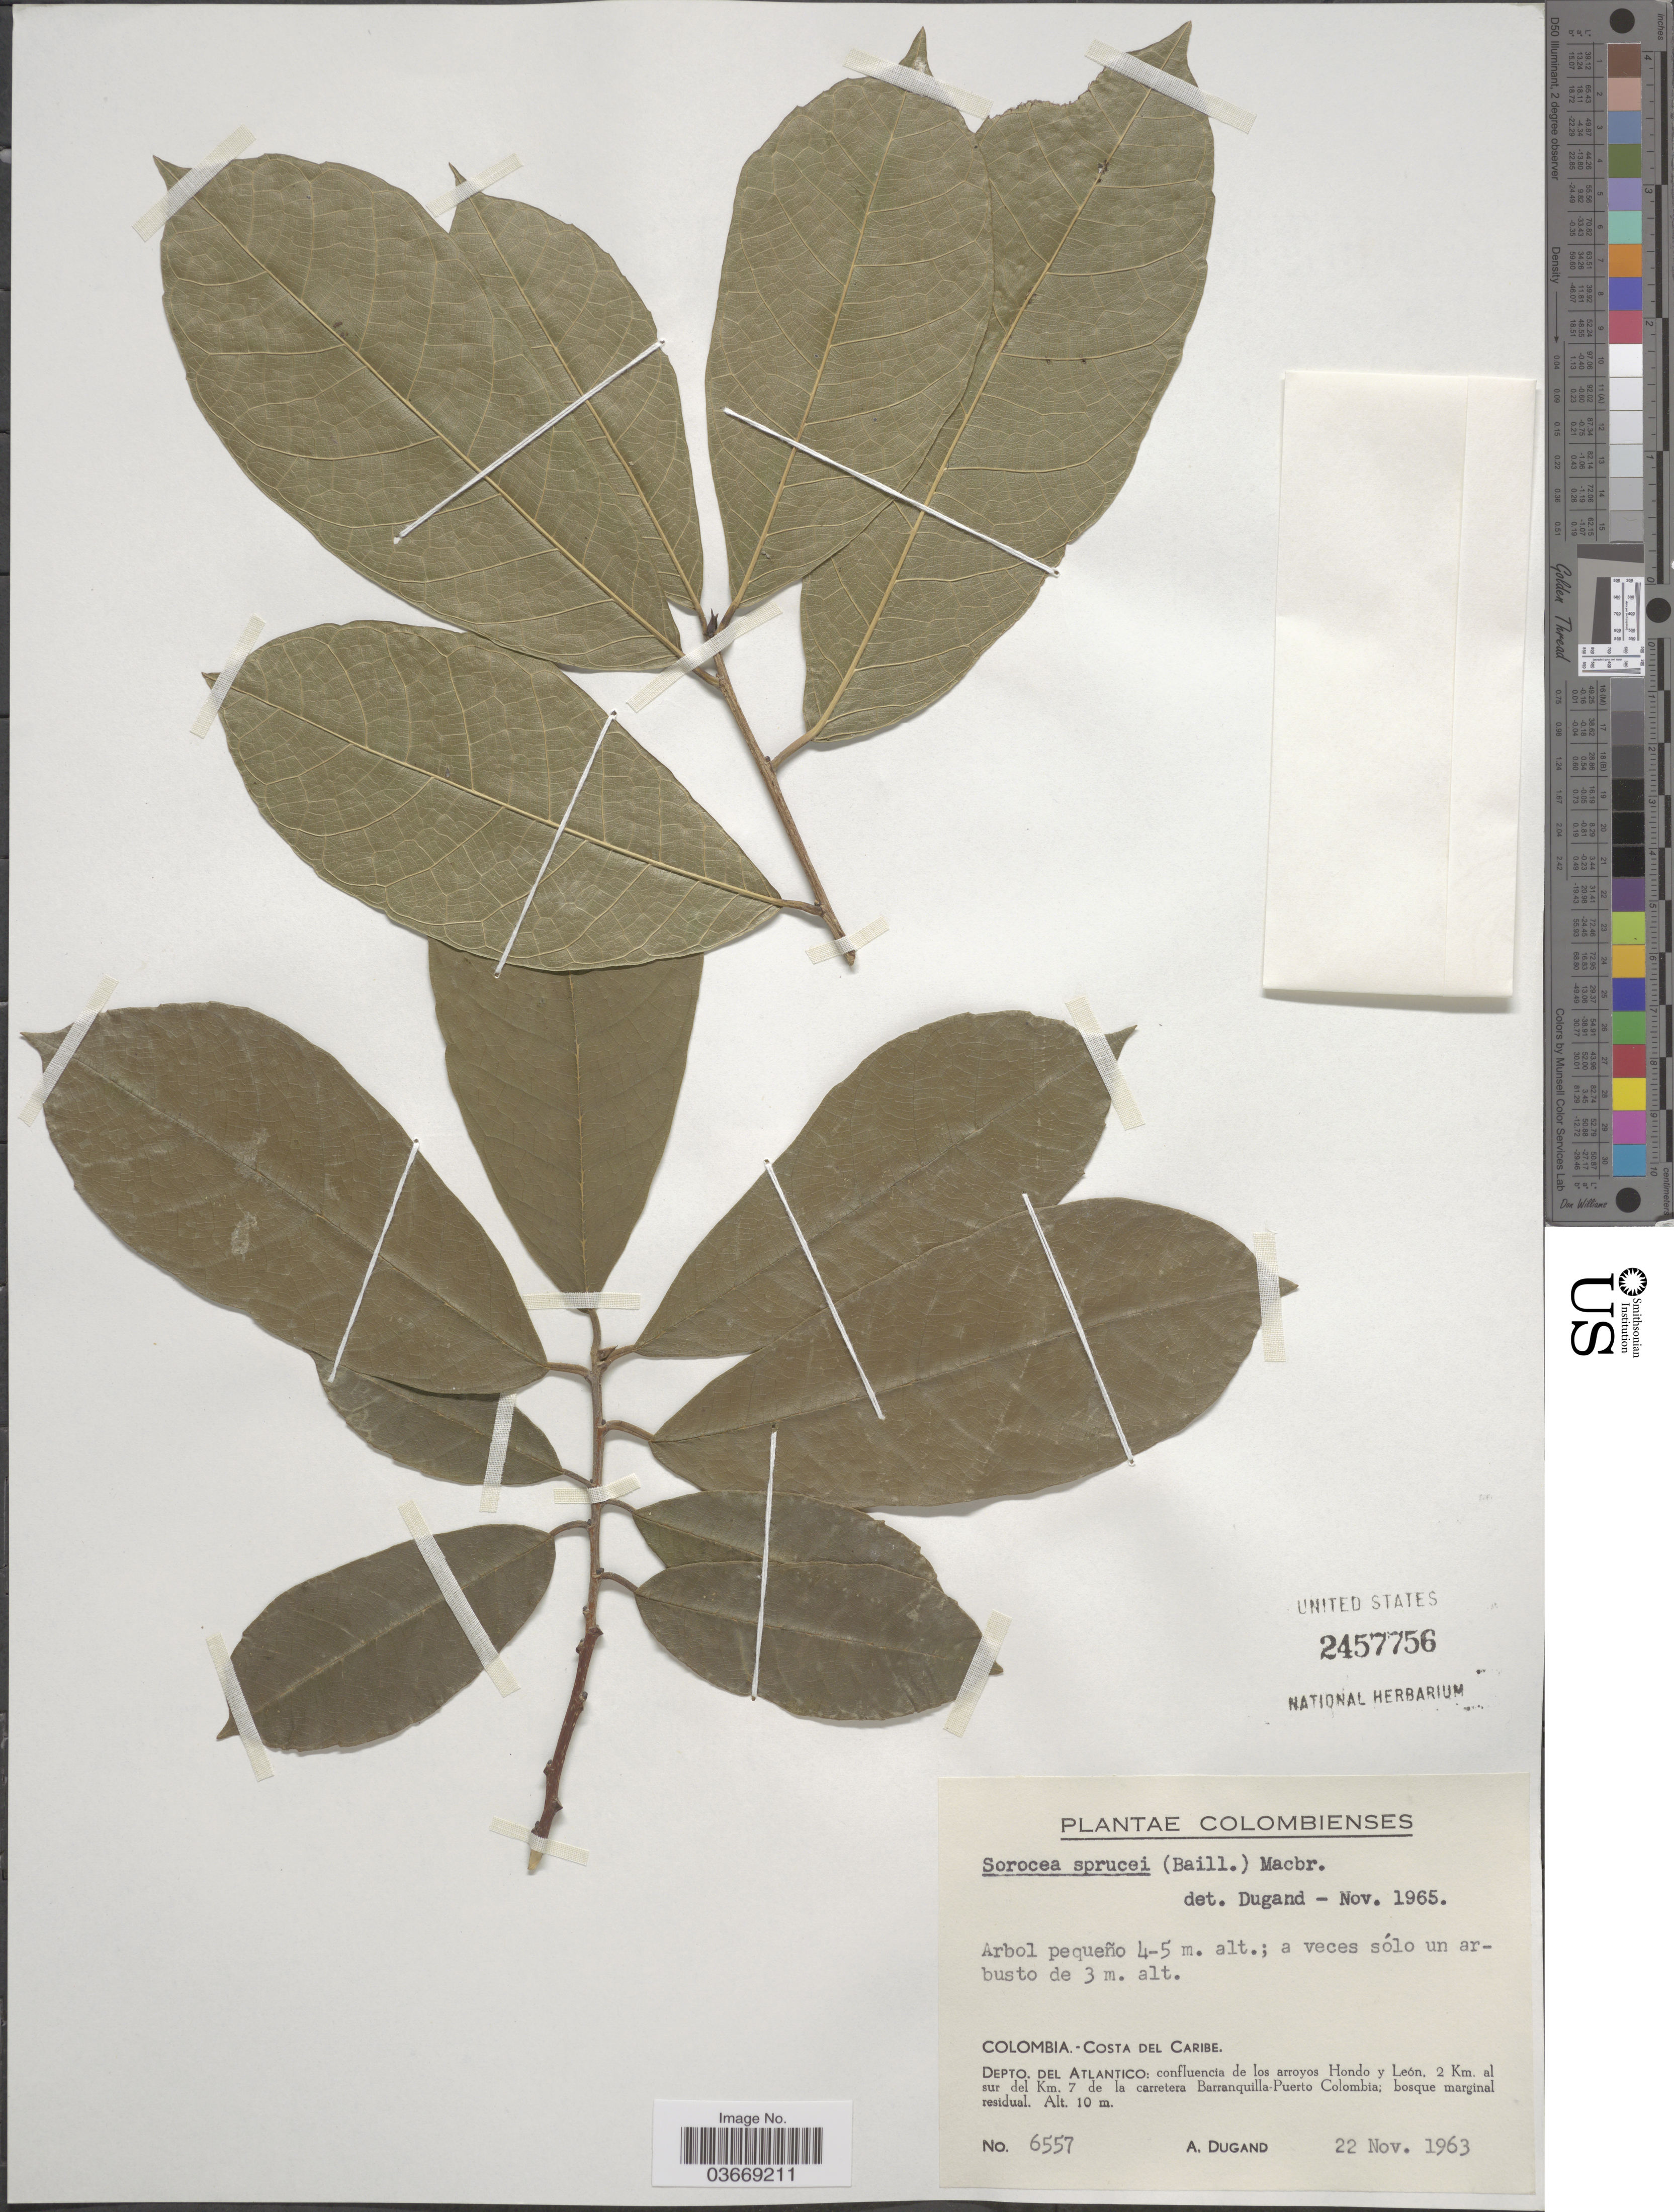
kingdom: Plantae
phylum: Tracheophyta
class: Magnoliopsida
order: Rosales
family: Moraceae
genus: Sorocea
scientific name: Sorocea sprucei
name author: (Baill.) J.F. Macbr.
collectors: A. Dugand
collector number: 6557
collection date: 1963-11-22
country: Colombia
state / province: Atlántico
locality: Costa del Caribe. Depto. del Atlantico: confluencia de los arroyos Hondo y León, 2 Km. al sur del Km. 7 de la carretera Barranquilla - Puerto Colombia.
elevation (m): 10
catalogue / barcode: US 2457756